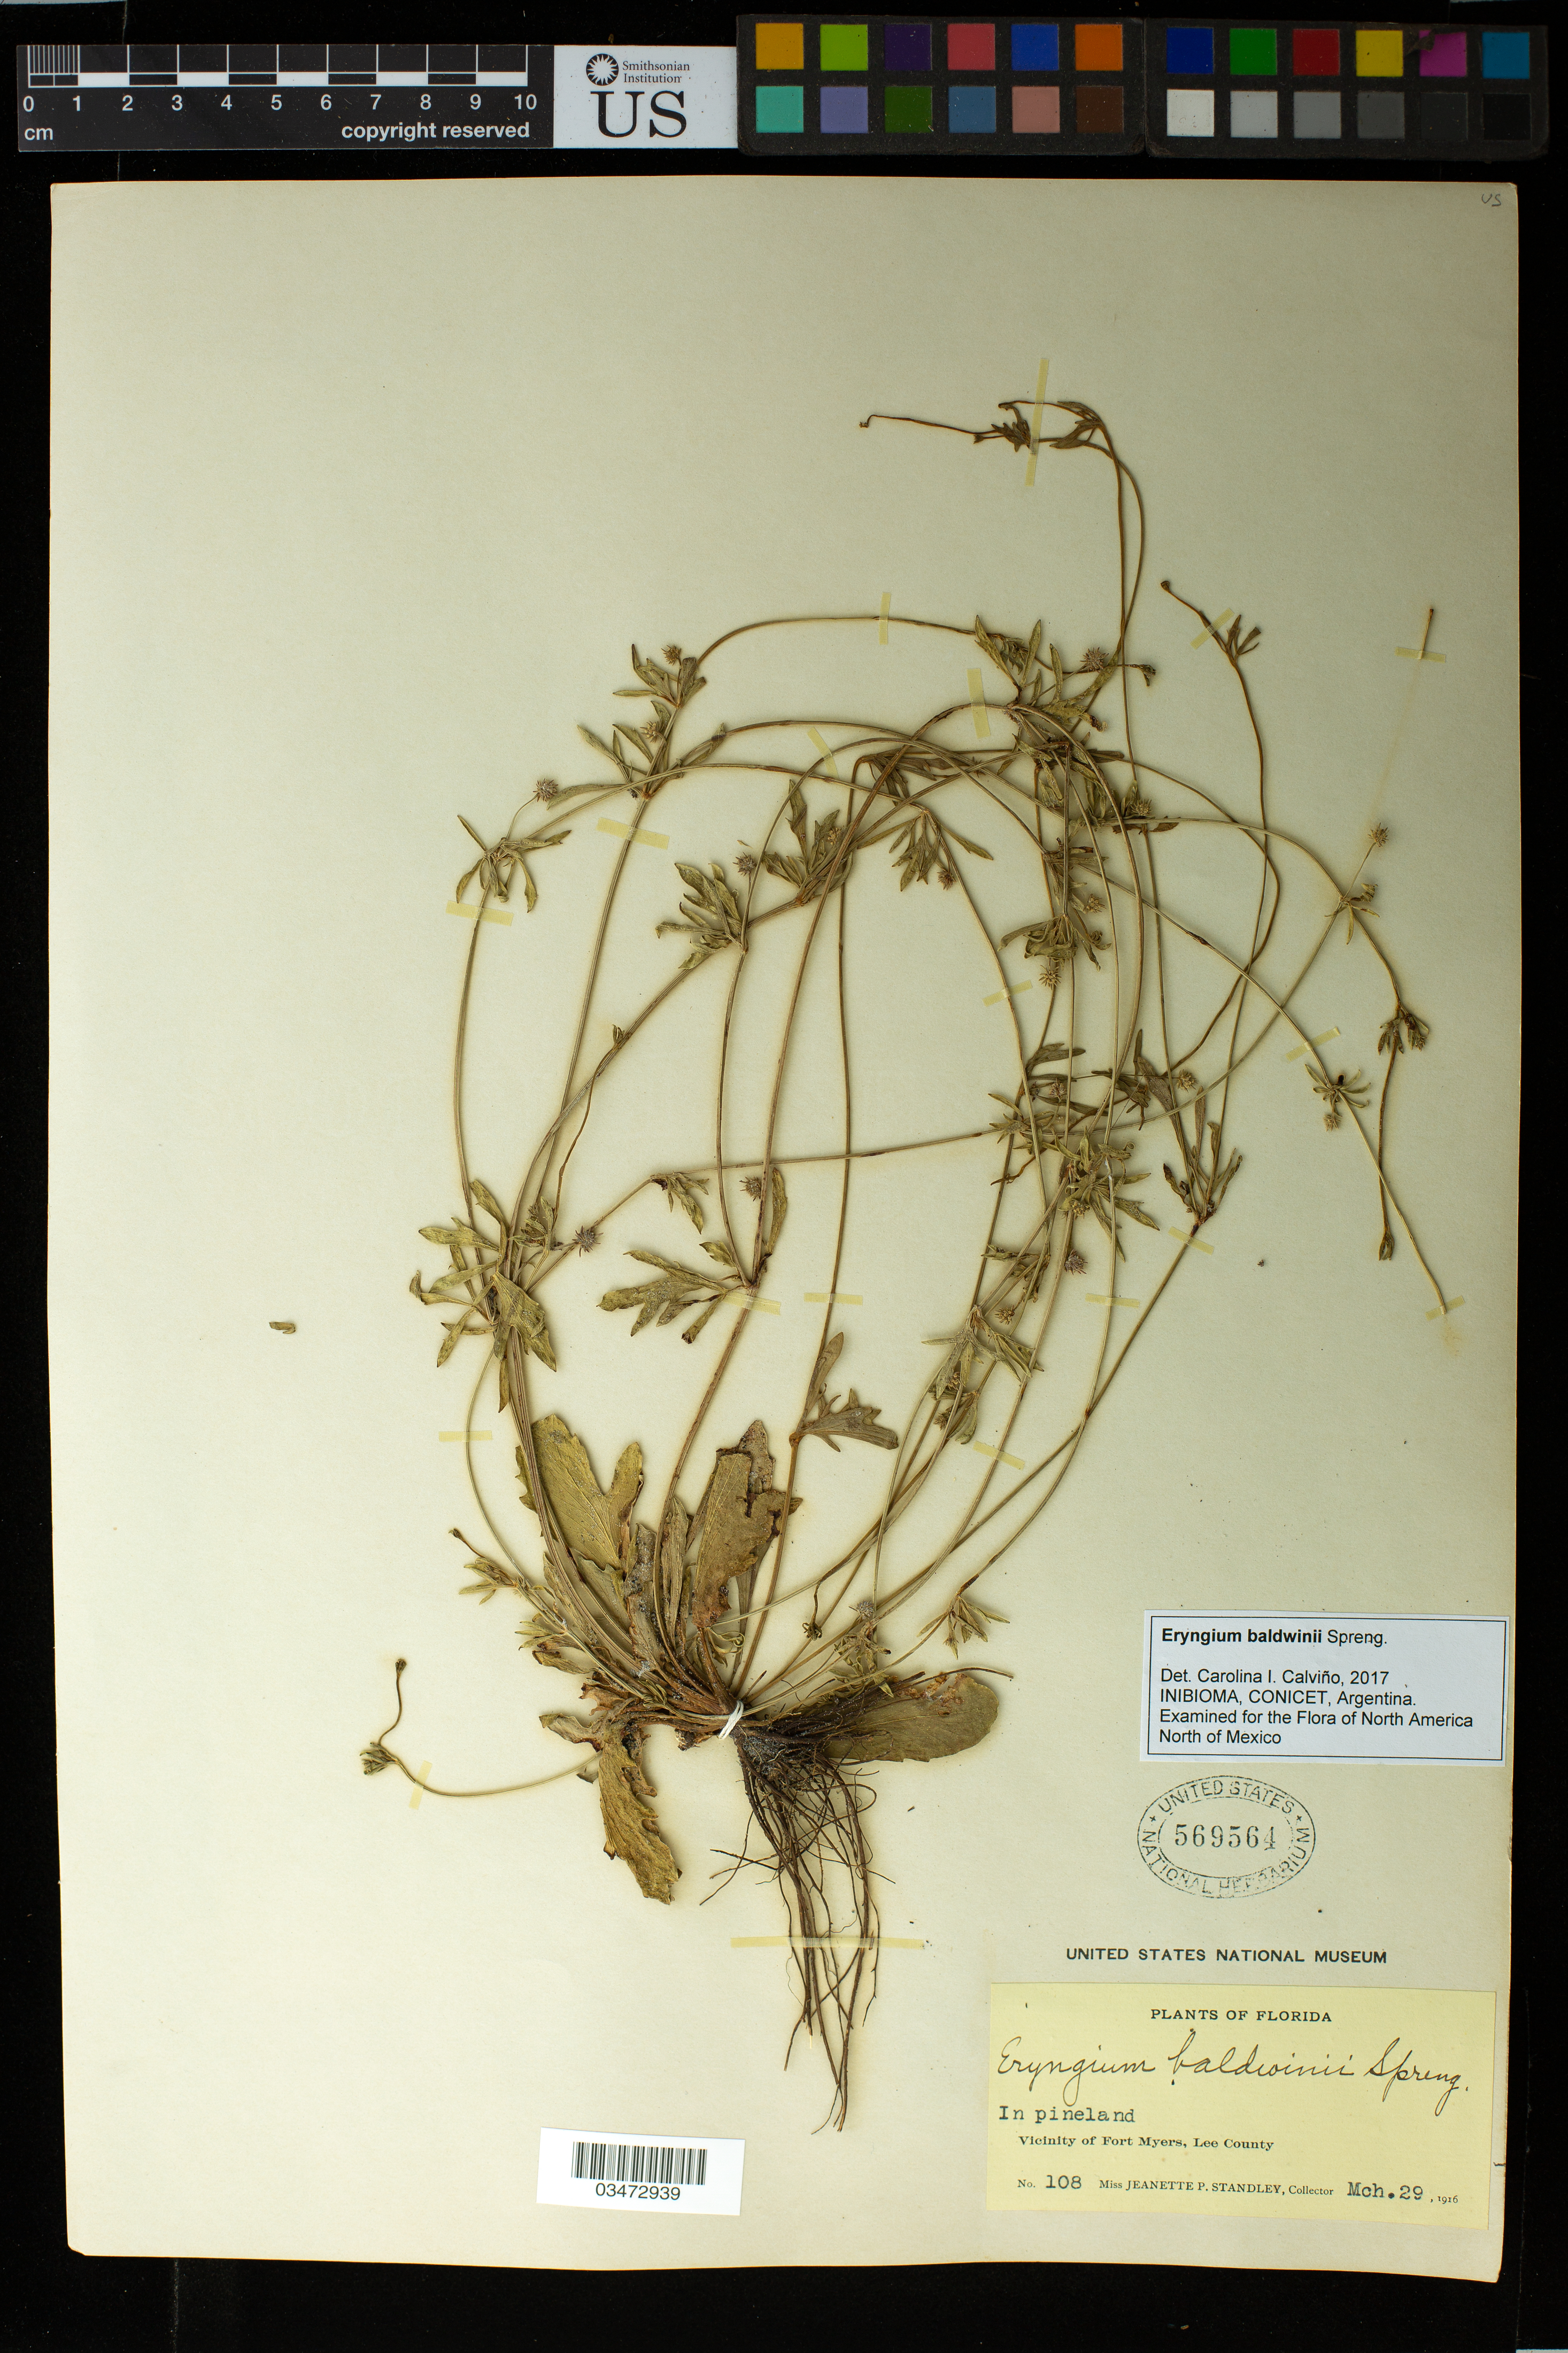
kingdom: Plantae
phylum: Tracheophyta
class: Magnoliopsida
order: Apiales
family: Apiaceae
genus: Eryngium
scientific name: Eryngium baldwinii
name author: Spreng.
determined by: Calviño, C. I.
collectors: J. P. Standley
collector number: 108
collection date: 1916-03-29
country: United States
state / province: Florida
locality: Vicinity of Fort Myers, Lee County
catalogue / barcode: US 569564